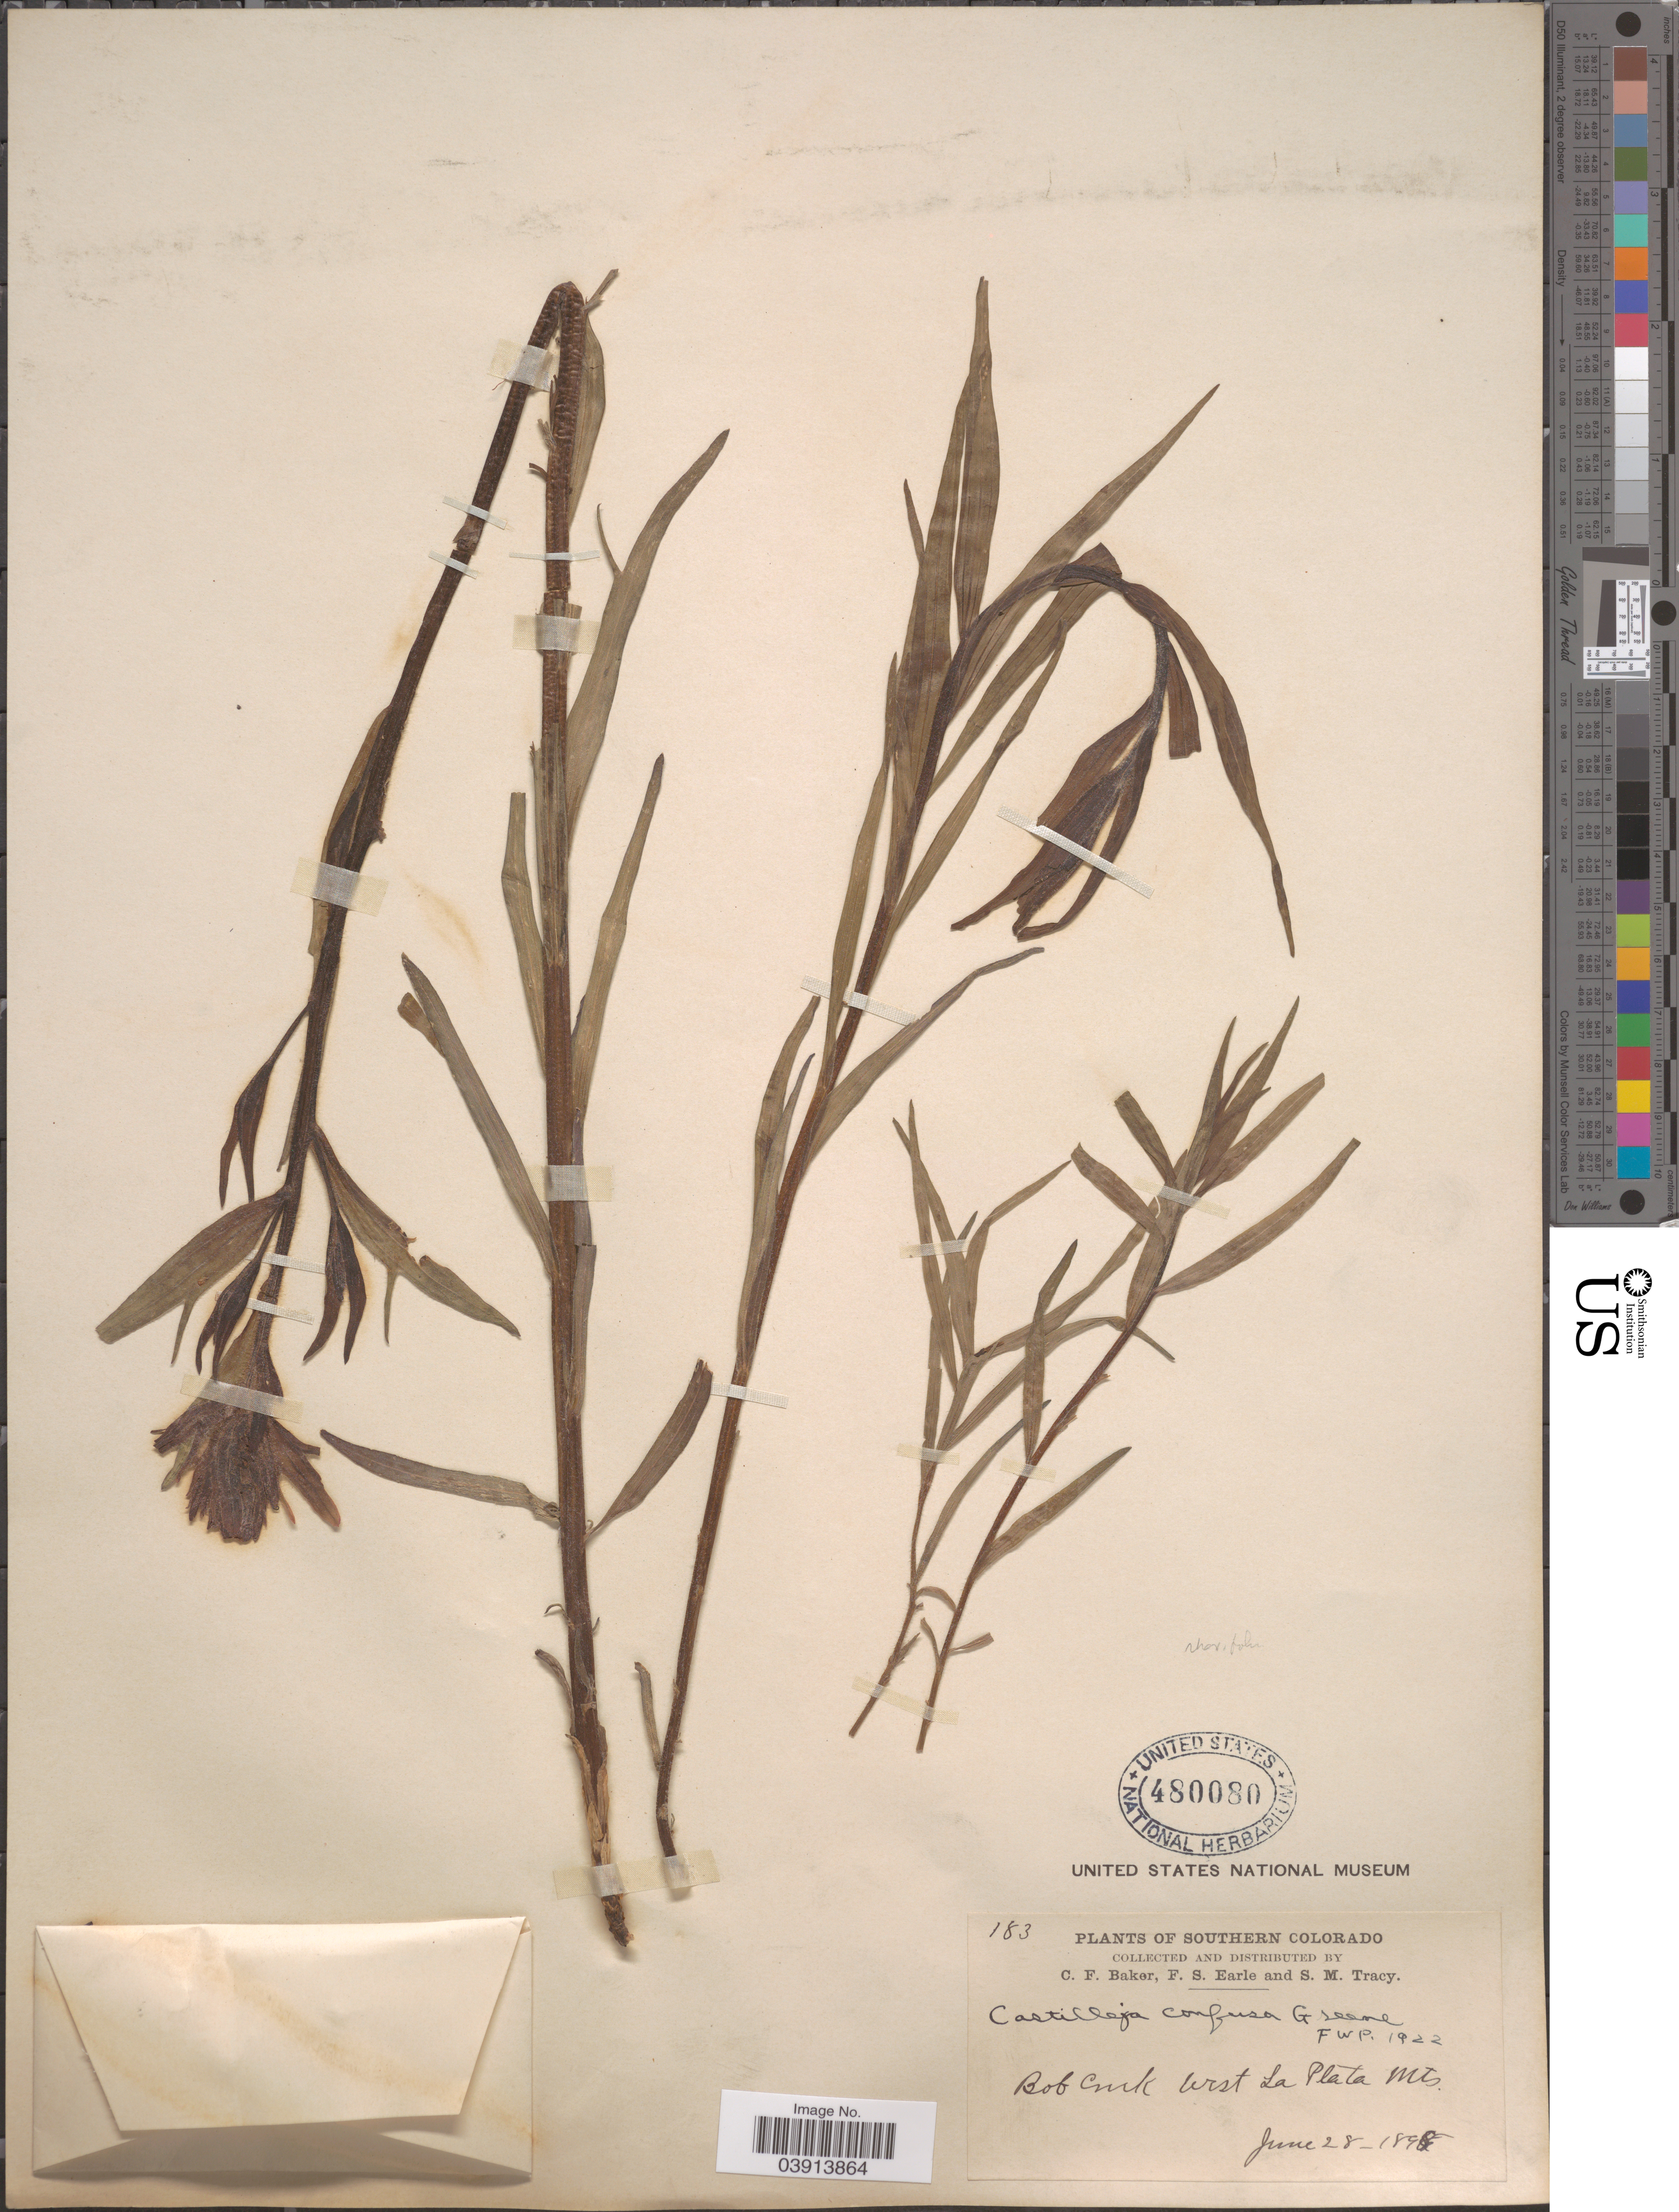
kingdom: Plantae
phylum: Tracheophyta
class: Magnoliopsida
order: Lamiales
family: Orobanchaceae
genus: Castilleja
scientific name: Castilleja rhexiifolia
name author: Rydb.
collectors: C. F. Baker, F. S. Earle & S. M. Tracy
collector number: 183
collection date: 1898-06-28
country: United States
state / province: Colorado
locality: Southern Colorado. Bob Creek west La Plata Mts.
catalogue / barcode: US 480080